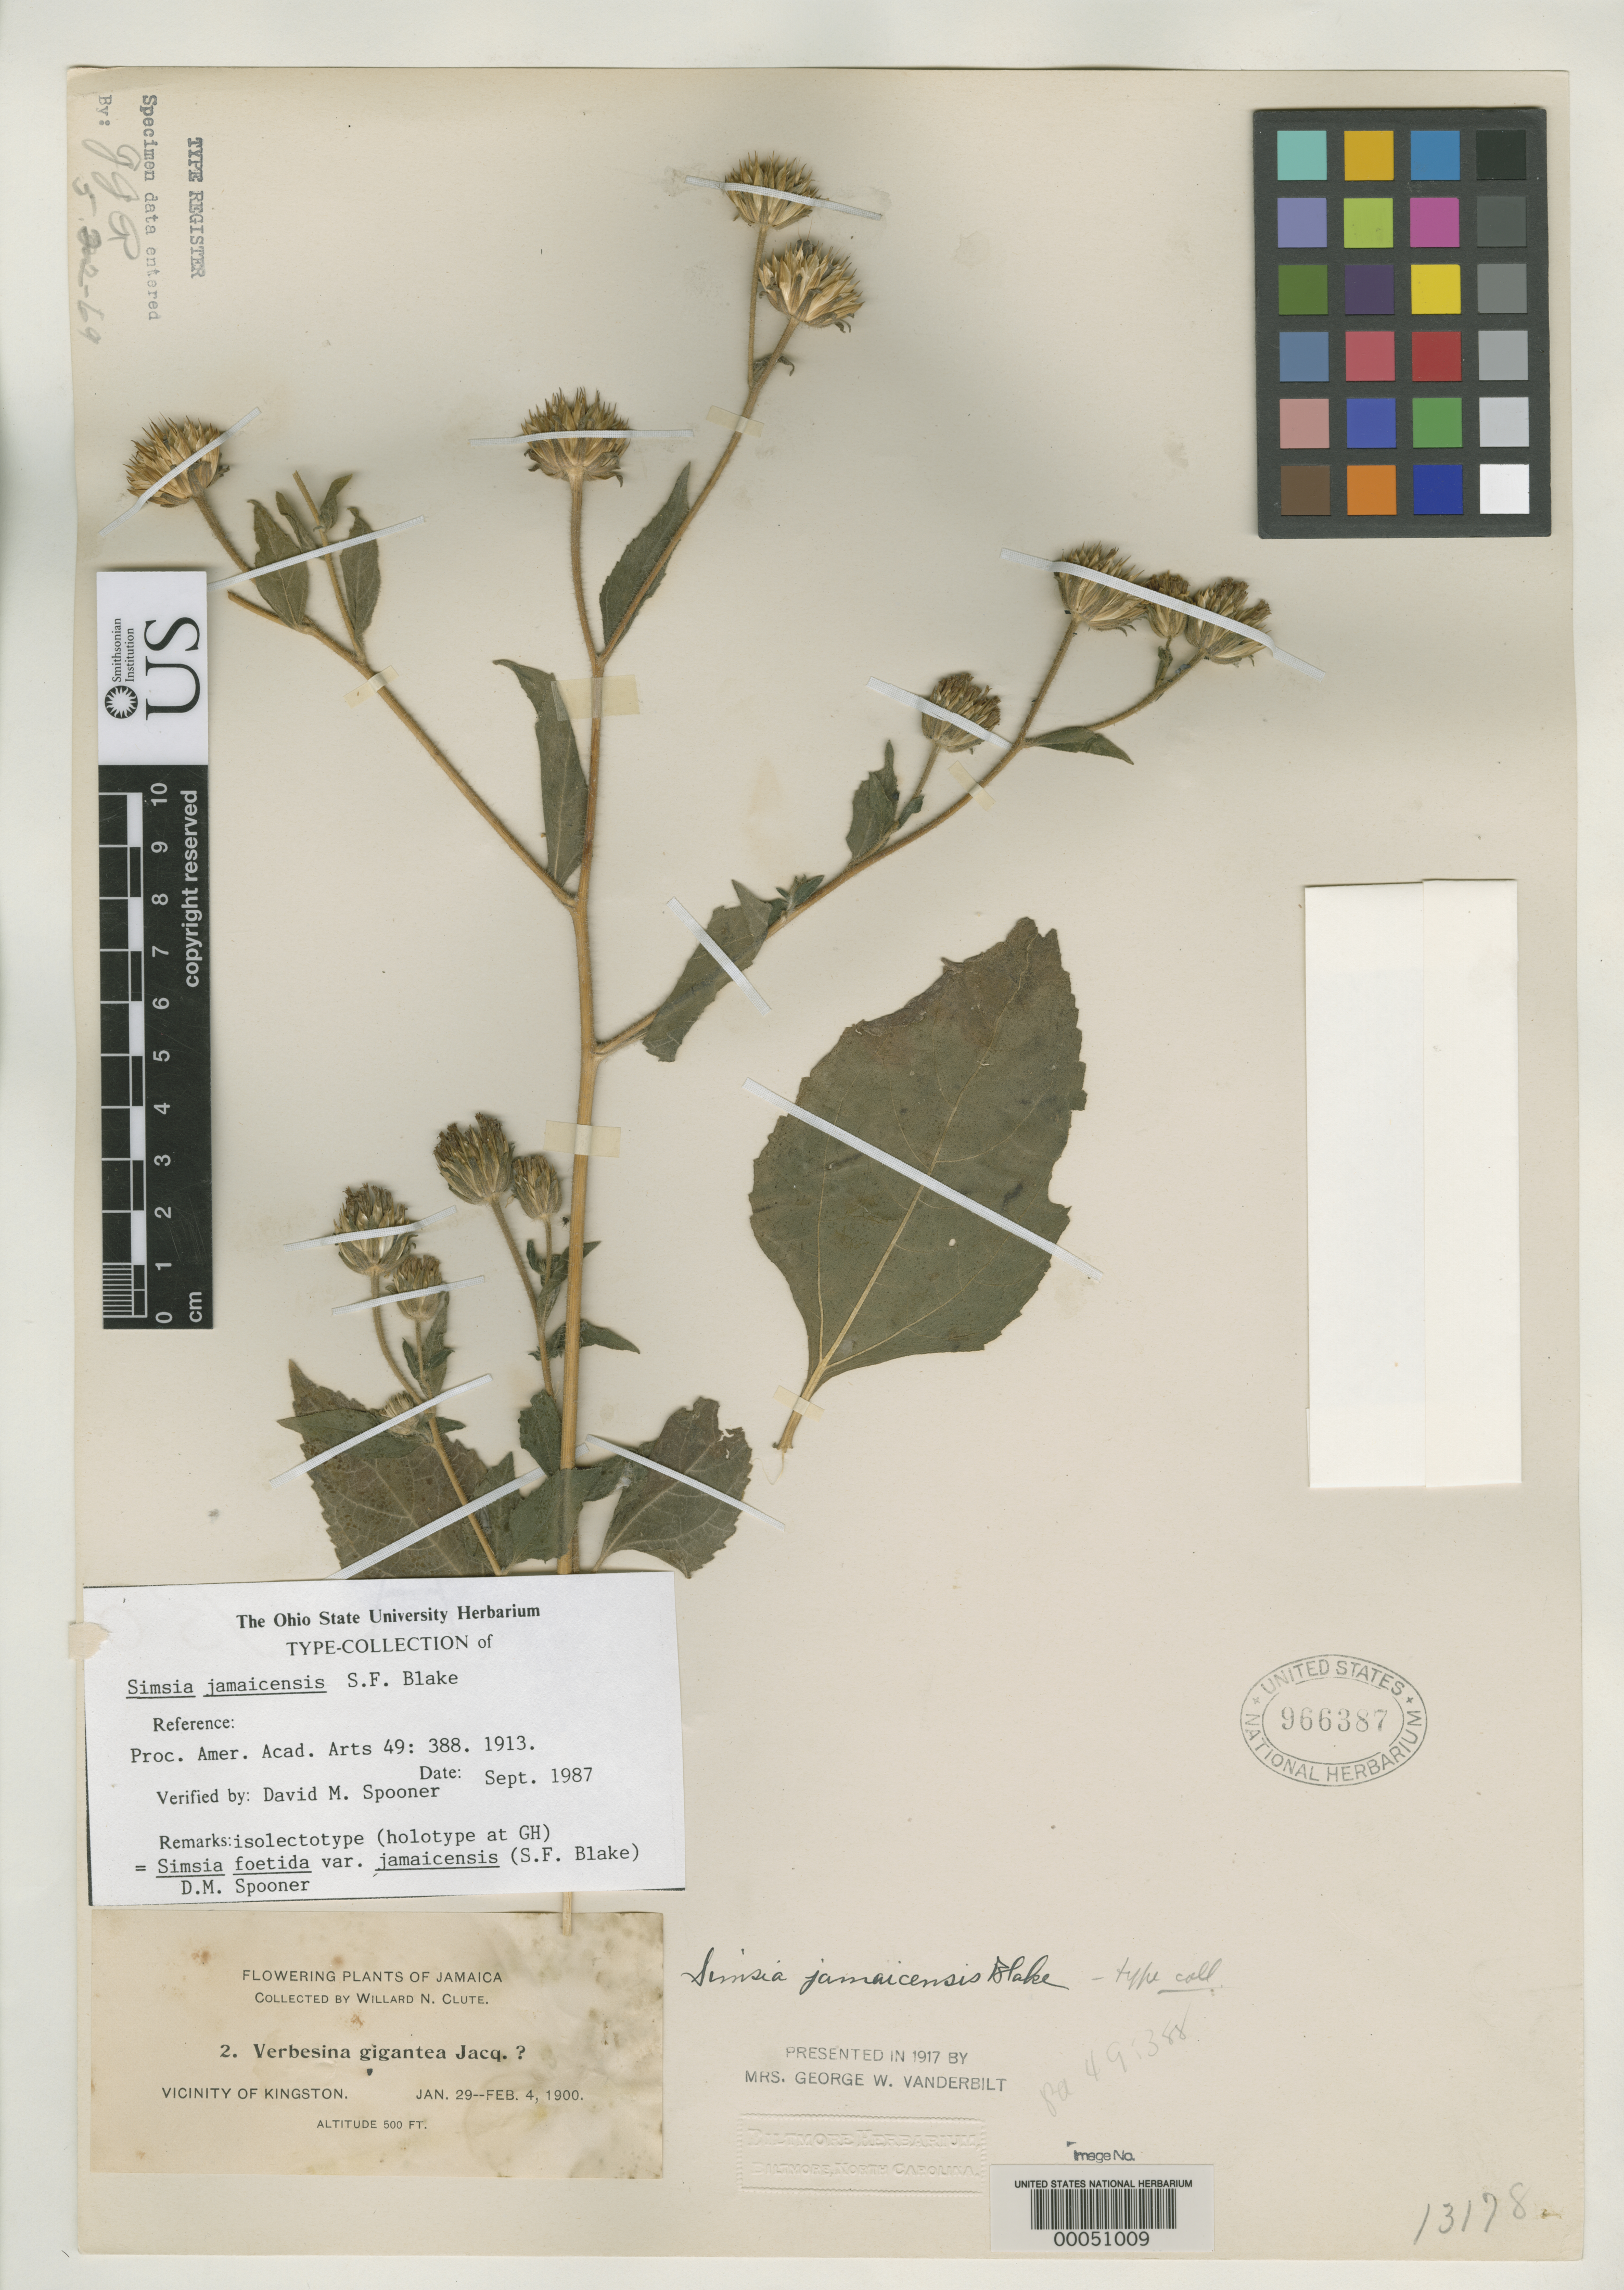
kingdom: Plantae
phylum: Tracheophyta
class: Magnoliopsida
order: Asterales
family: Asteraceae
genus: Simsia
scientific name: Simsia jamaicensis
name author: S.F. Blake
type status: Type Collection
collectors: W. N. Clute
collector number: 2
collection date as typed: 29 Jan 1900 to 04 Feb 1900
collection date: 1900-01-29/1900-02-04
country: Jamaica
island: Greater Antilles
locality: Vicinity of Kingston.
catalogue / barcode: US 966387